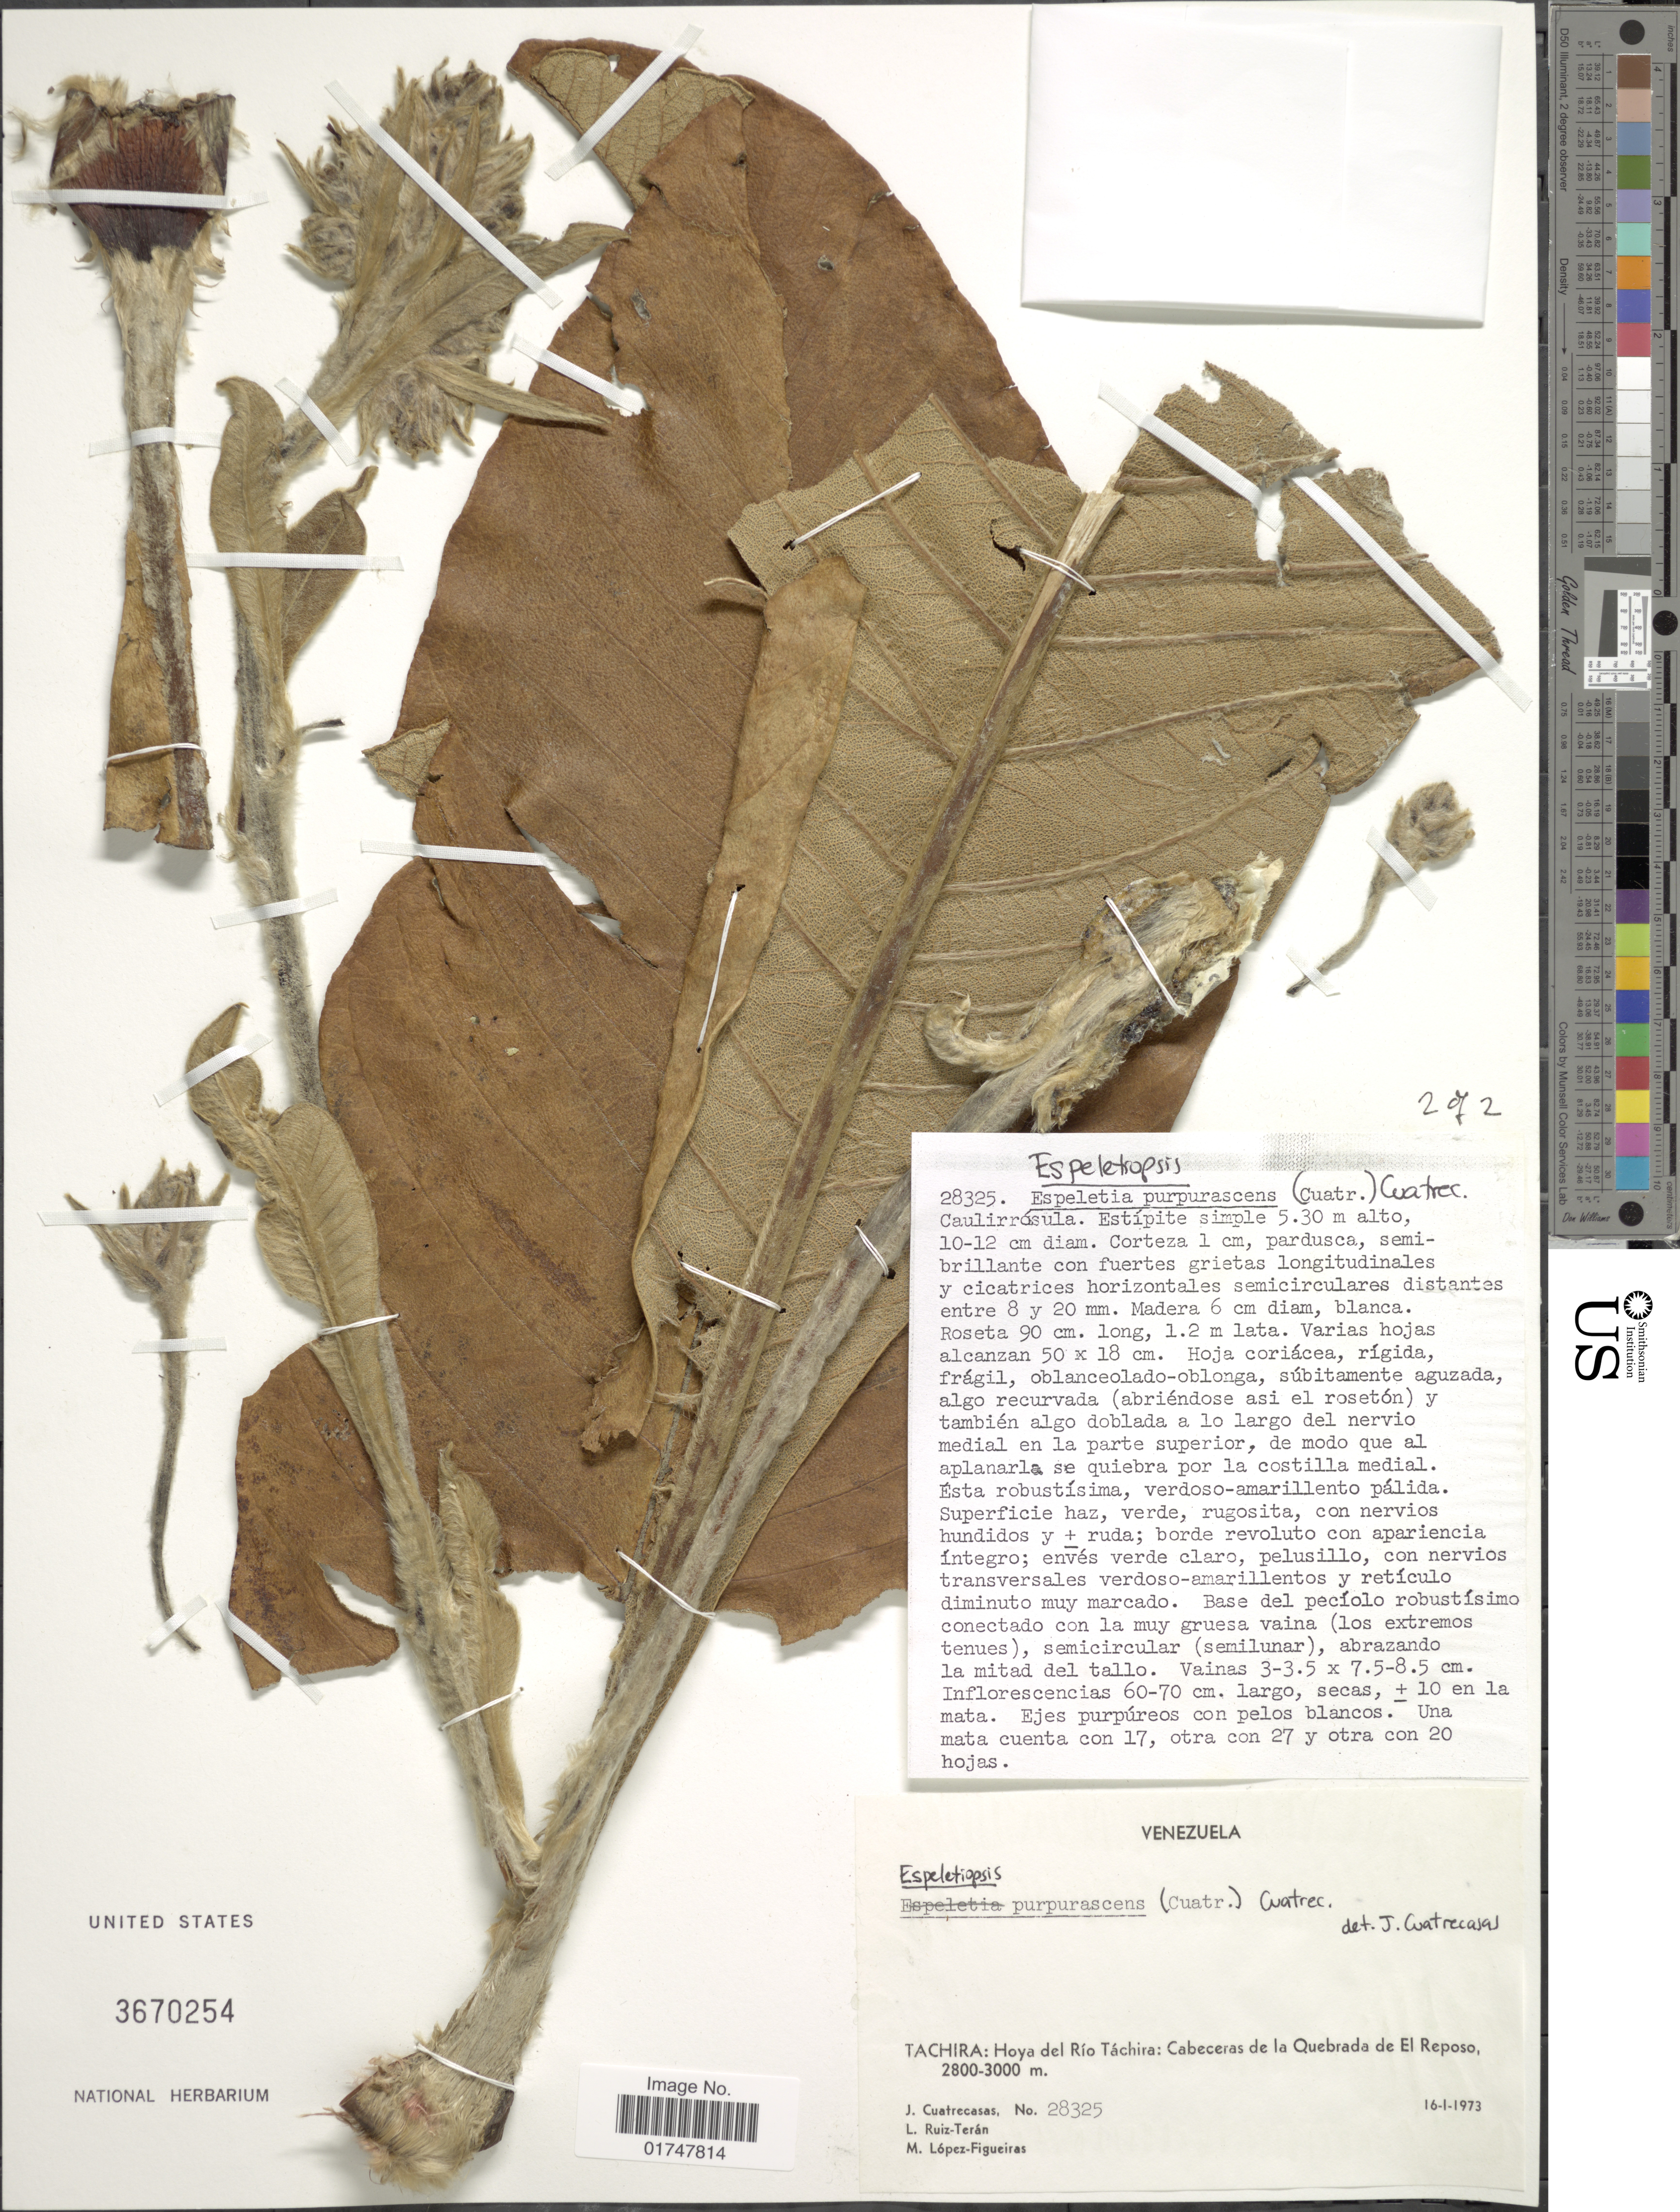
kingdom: Plantae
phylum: Tracheophyta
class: Magnoliopsida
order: Asterales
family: Asteraceae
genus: Espeletiopsis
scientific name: Espeletiopsis purpurascens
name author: (Cuatrec.) Cuatrec.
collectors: J. Cuatrecasas, L. E. Ruíz-Terán & M. López Figueiras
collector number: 28325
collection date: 1973-01-16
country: Venezuela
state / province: Tachira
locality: Hoya del Río Táchira: Cabeceras de la Quebrada de El Reposo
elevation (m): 2800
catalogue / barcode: US 3670254